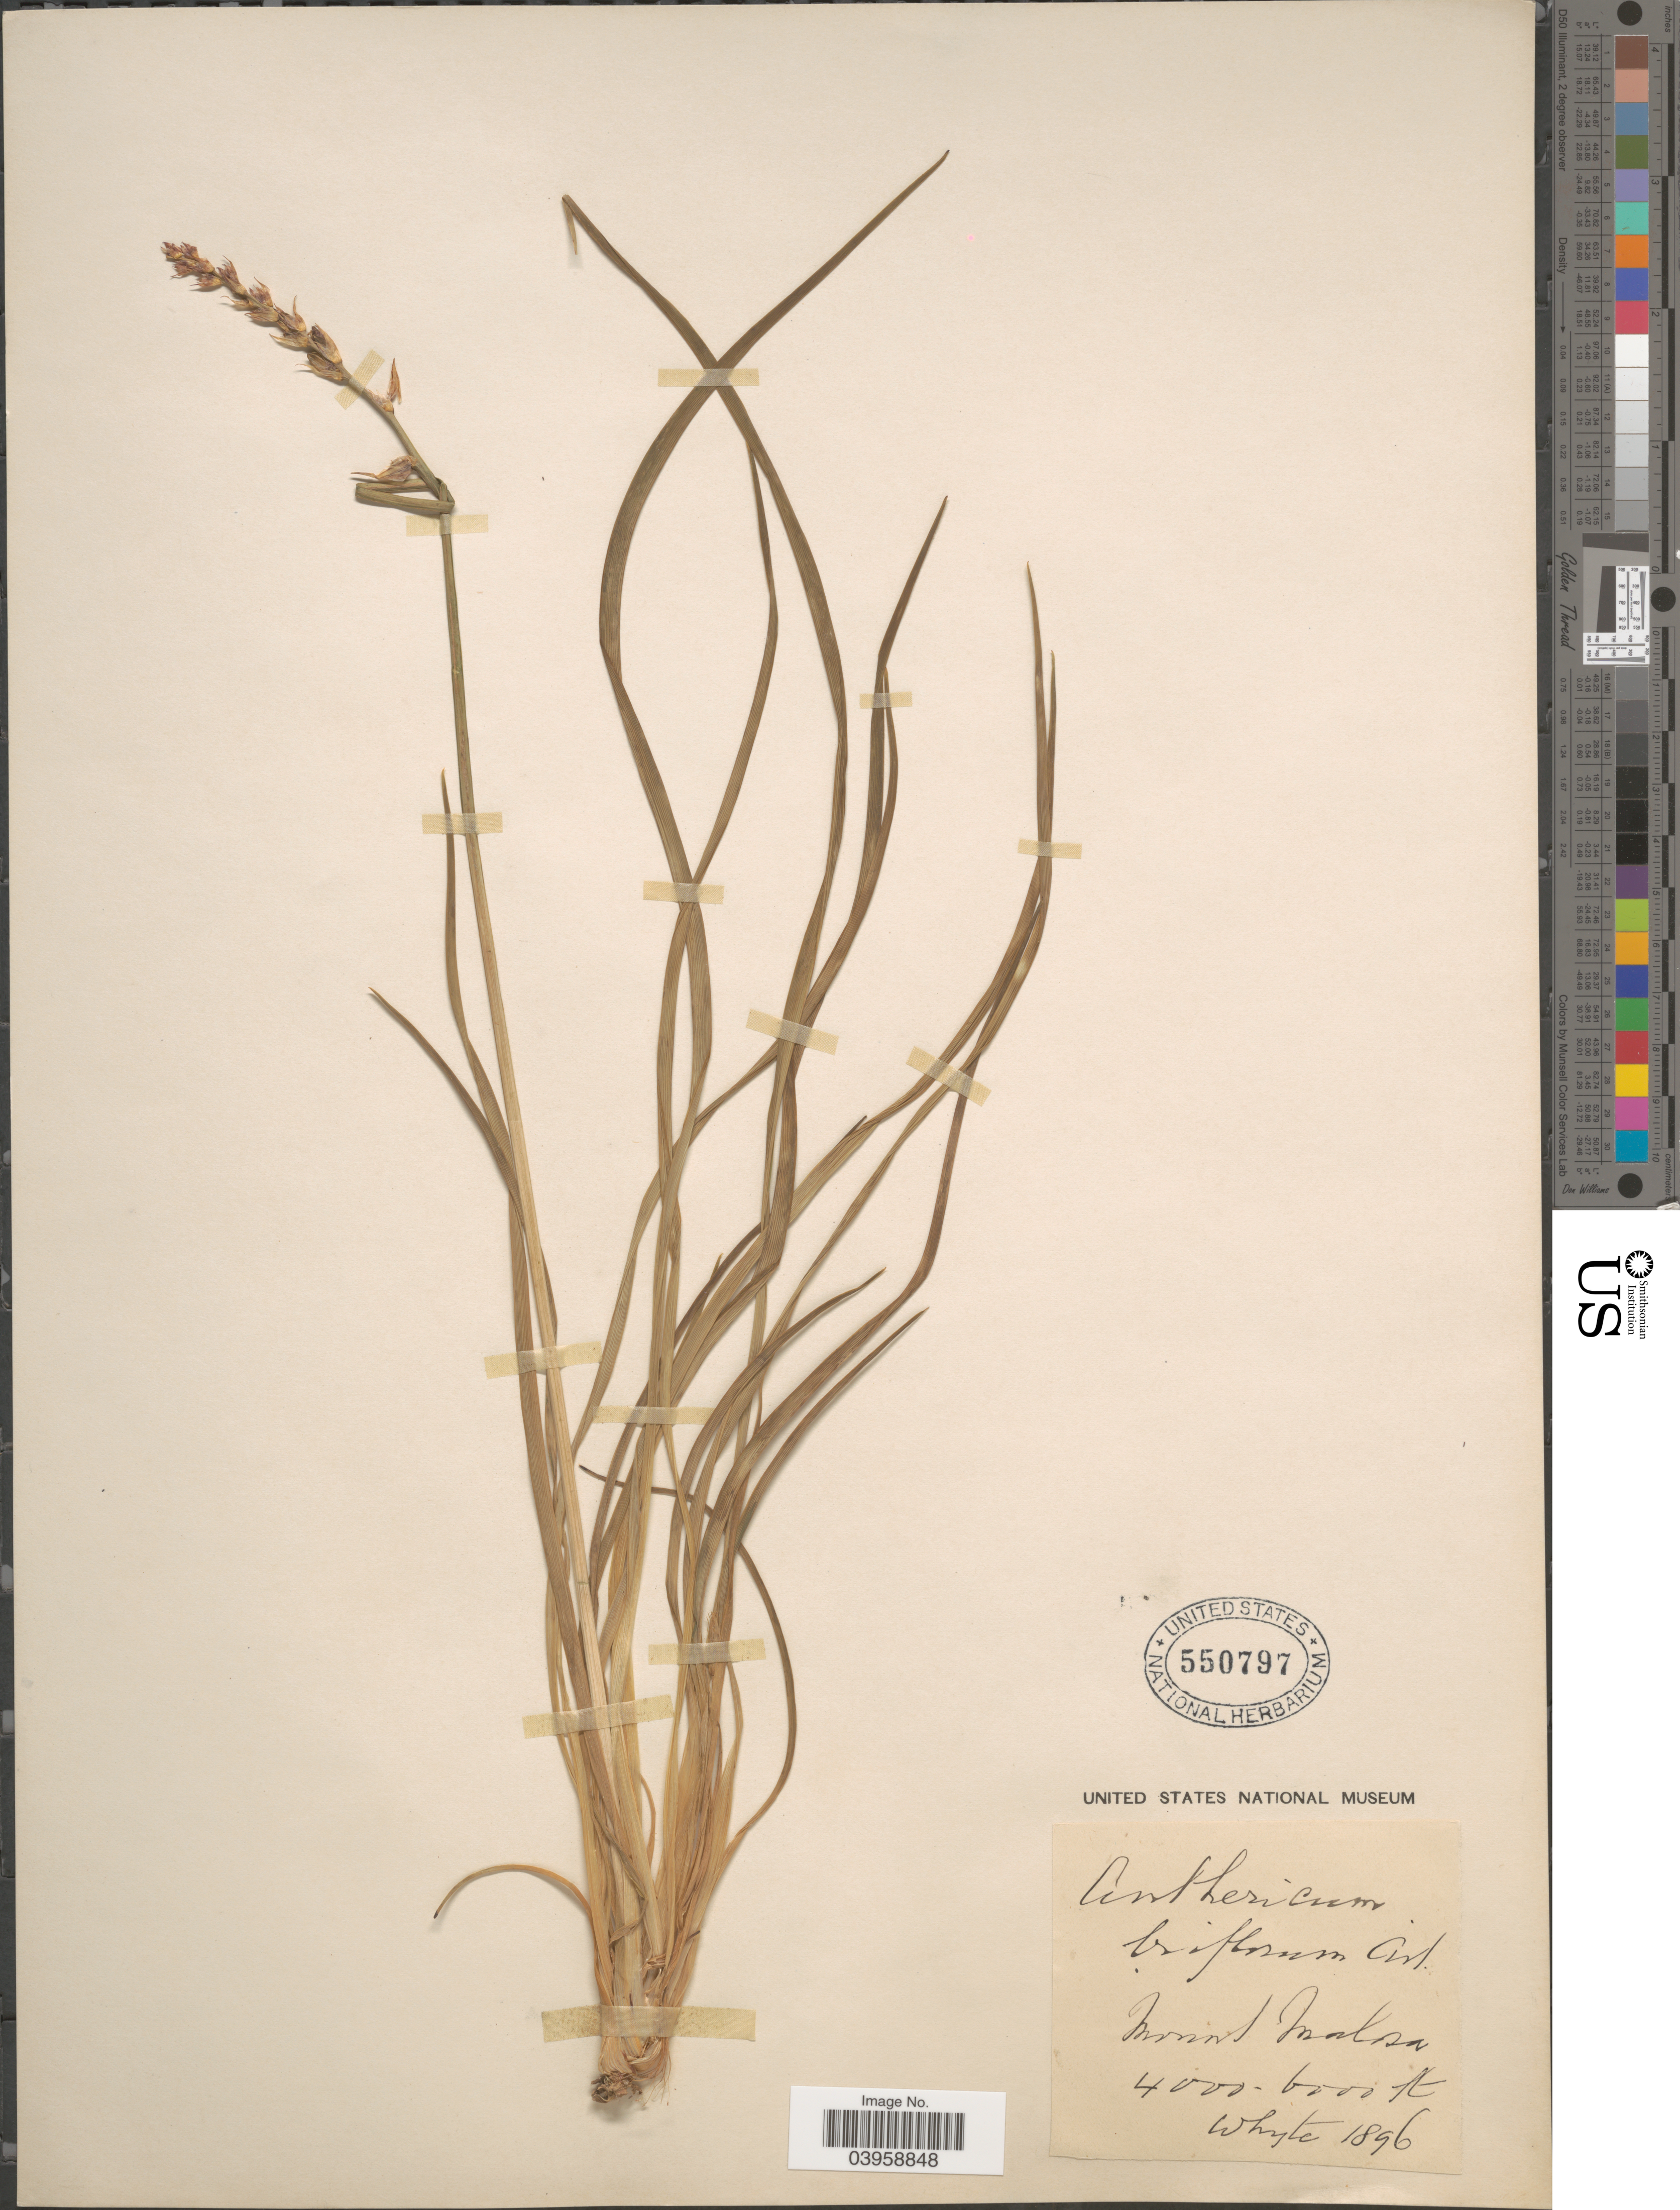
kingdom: Plantae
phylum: Tracheophyta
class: Liliopsida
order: Asparagales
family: Asparagaceae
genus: Anthericum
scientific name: Anthericum biflorum, ined. 06/2022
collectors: Whyte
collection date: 1896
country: Malawi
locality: Mont Malosa.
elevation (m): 1219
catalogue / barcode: US 550797